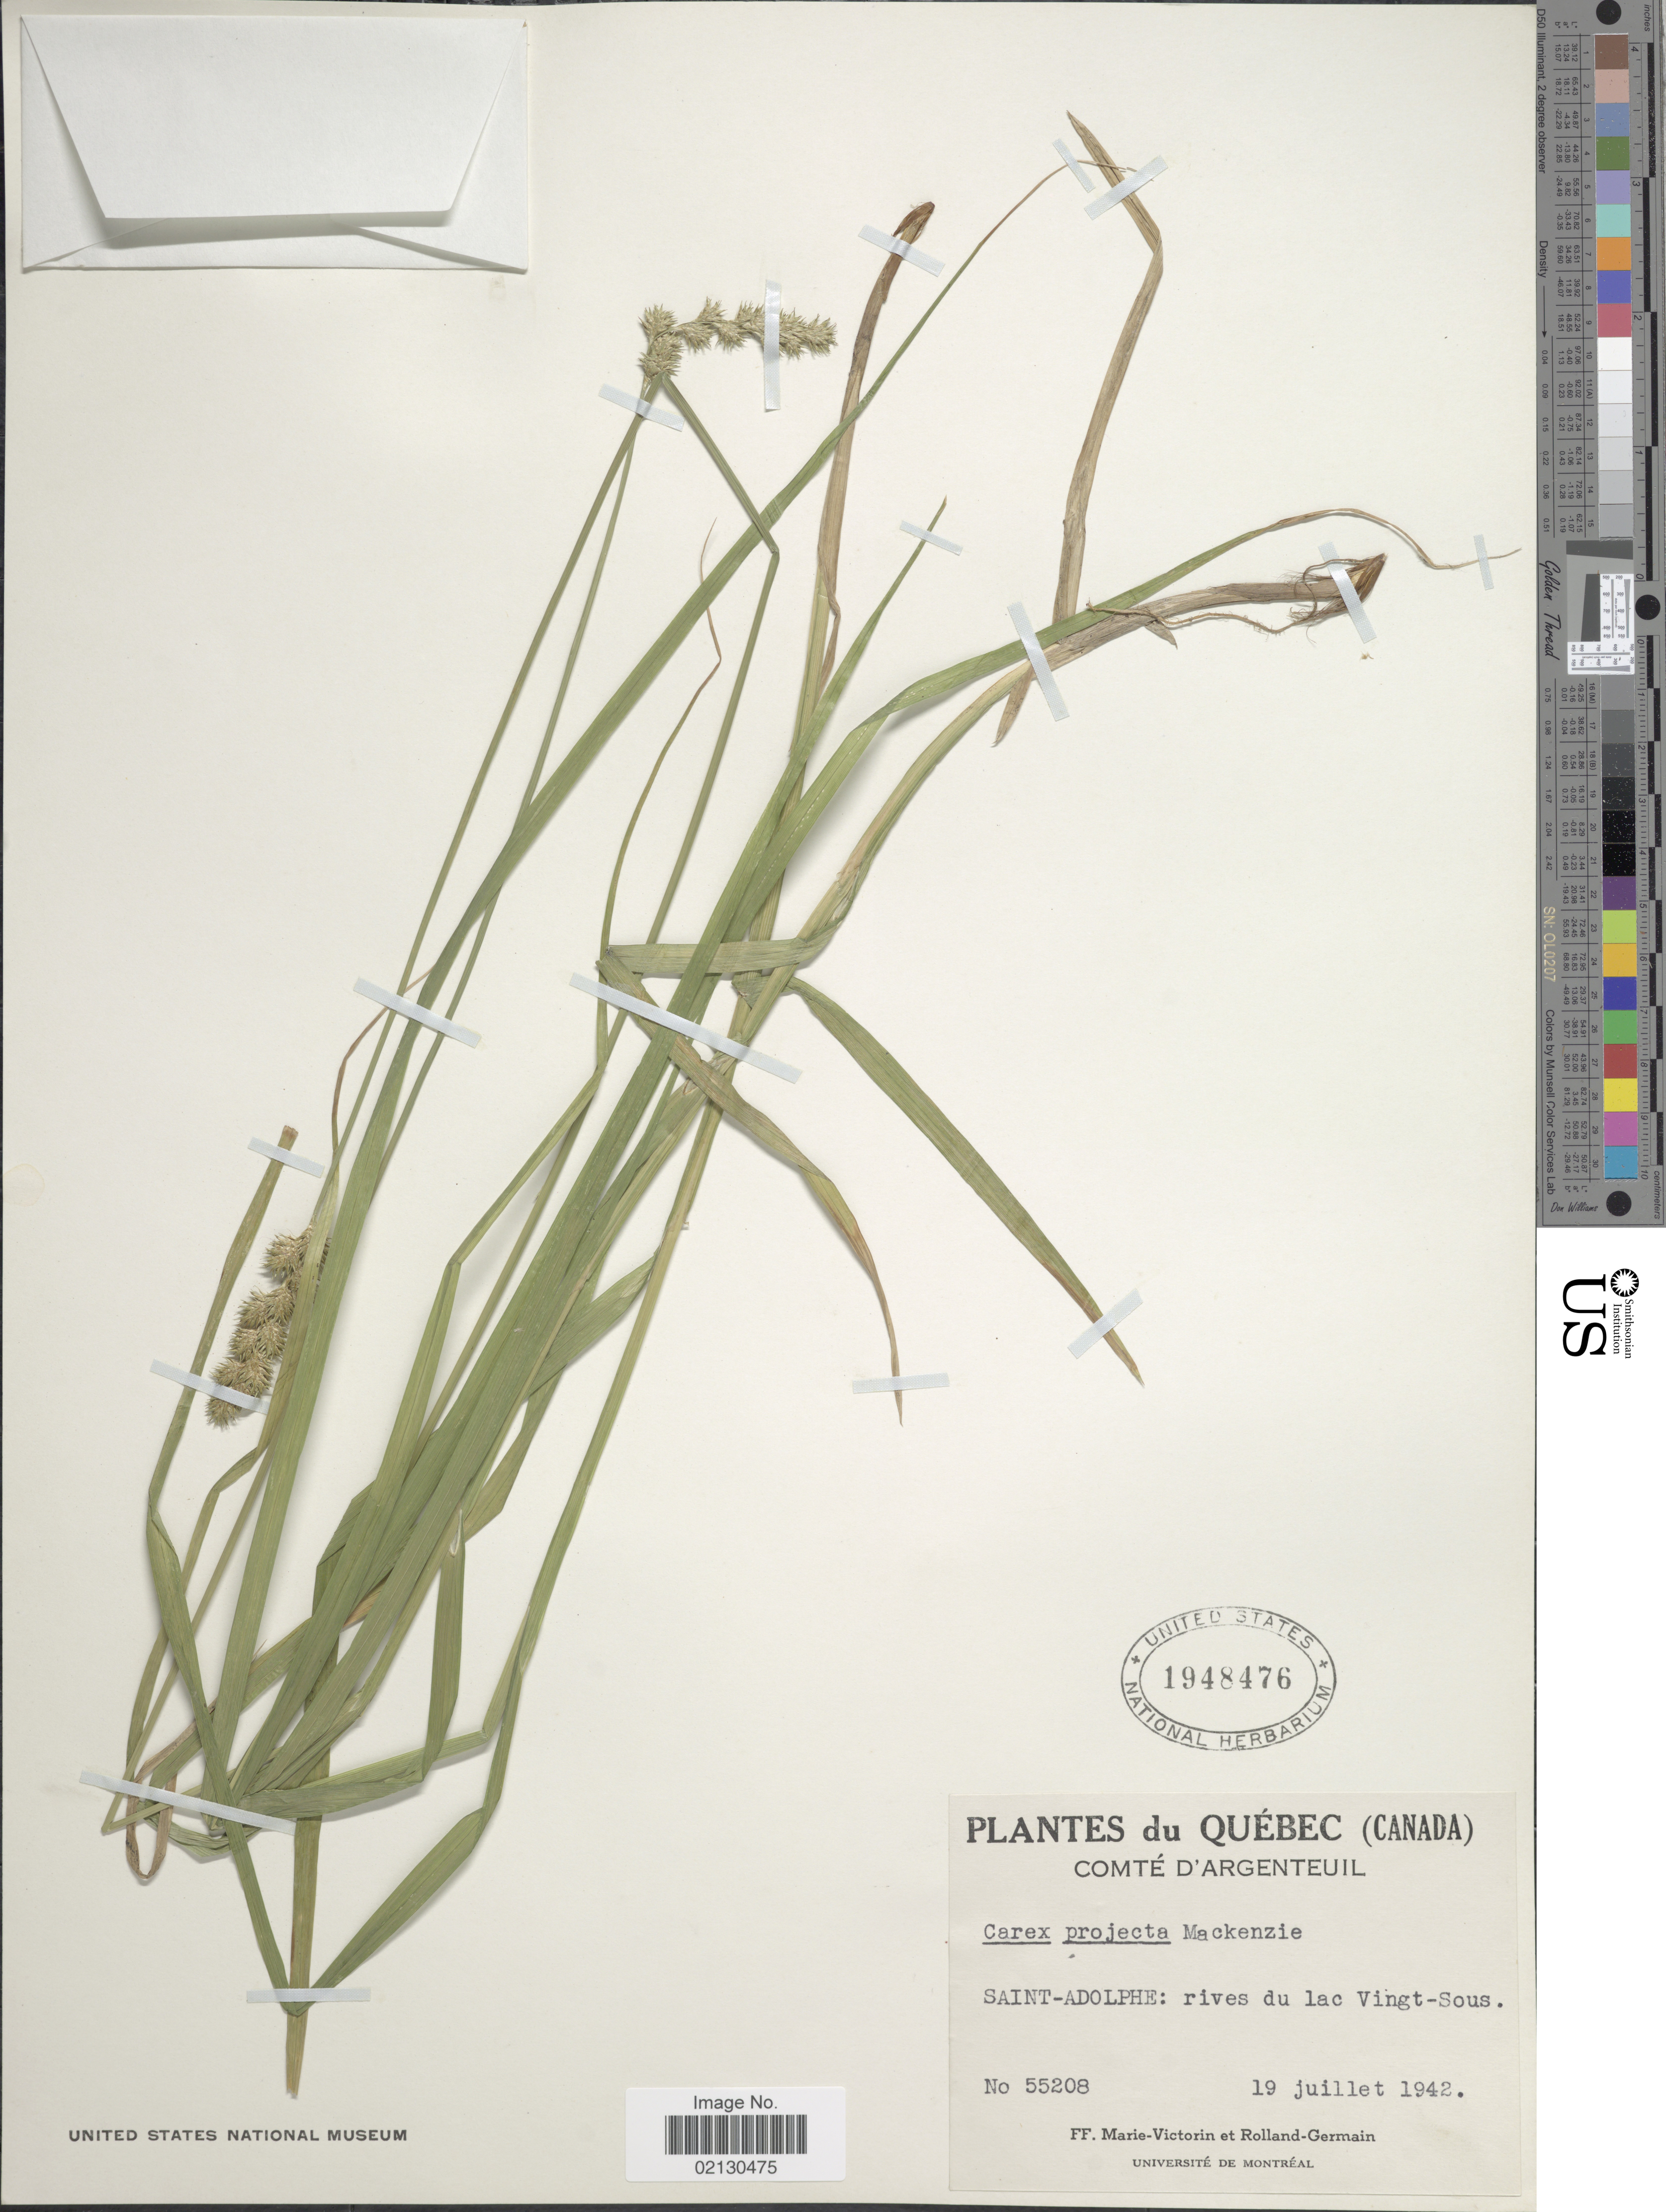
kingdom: Plantae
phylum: Tracheophyta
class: Liliopsida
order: Poales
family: Cyperaceae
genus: Carex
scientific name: Carex projecta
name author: Mack.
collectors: F. Marie-Victorin & Rolland-Germain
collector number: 55208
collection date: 1942-07-19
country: Canada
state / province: Quebec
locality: Comté d'Argenteuil. Saint-Adolphe: rives du lac Vingt-Sous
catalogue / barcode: US 1948476